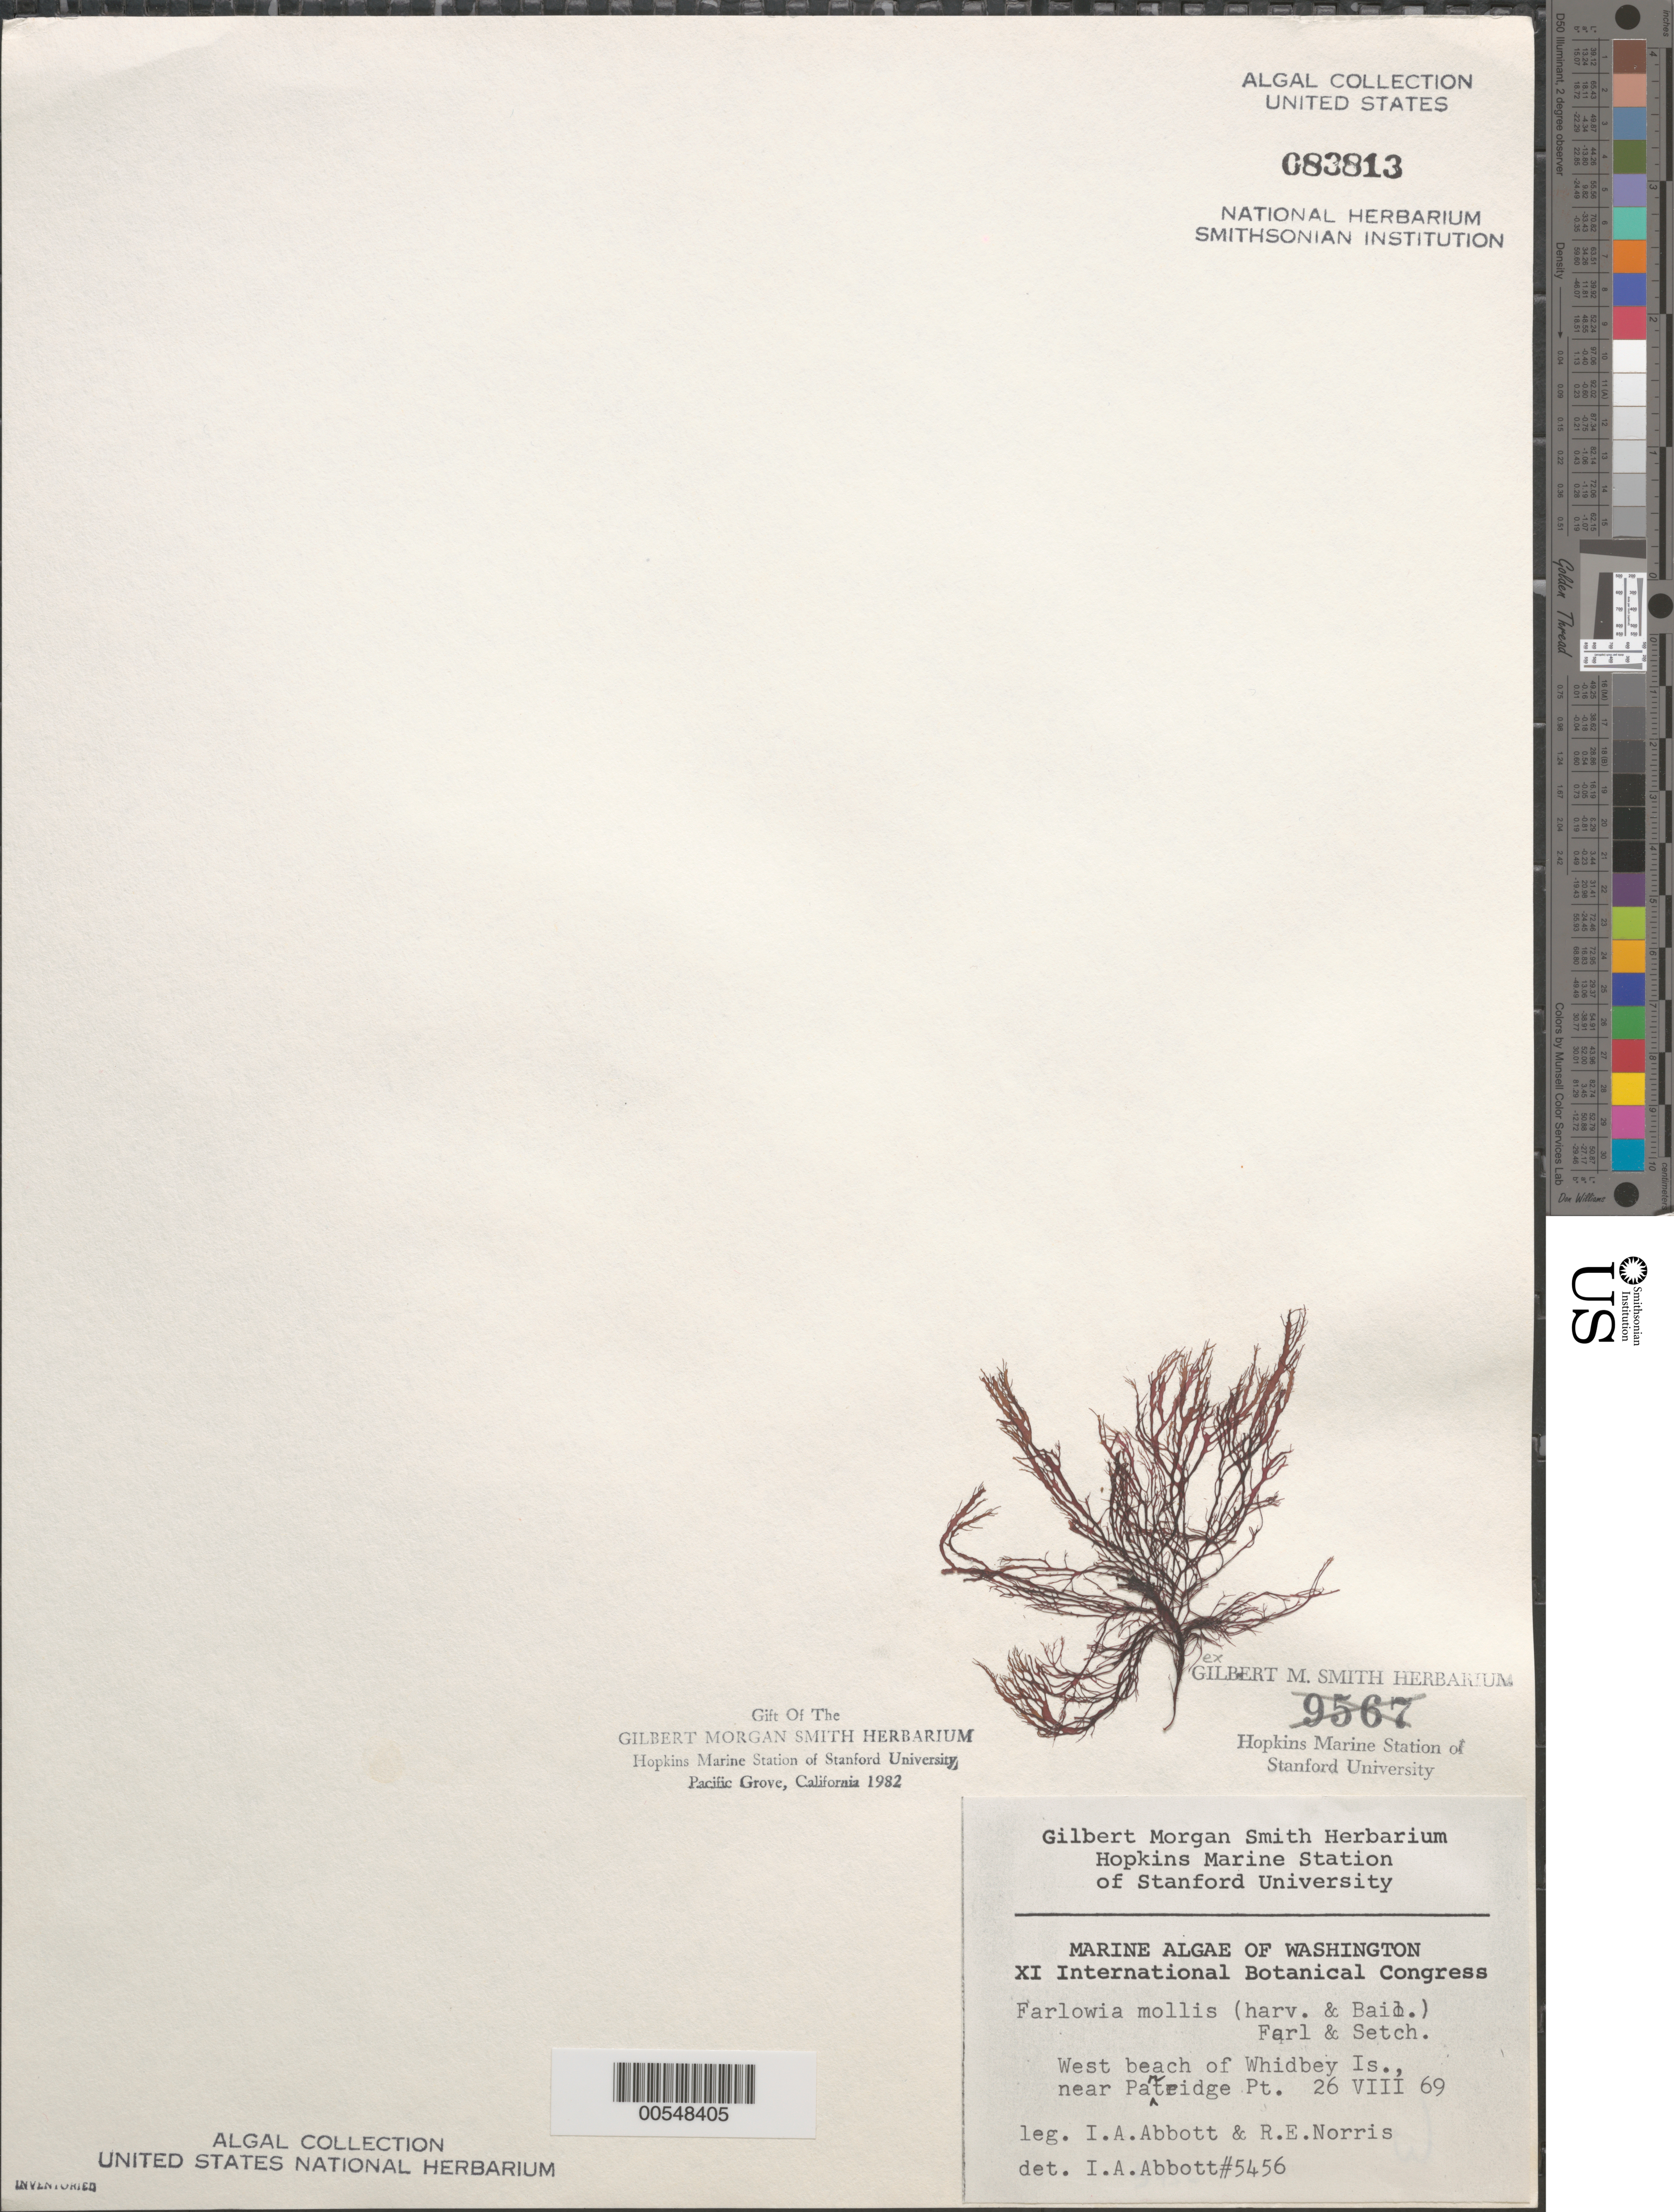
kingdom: Plantae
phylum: Rhodophyta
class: Florideophyceae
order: Gigartinales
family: Dumontiaceae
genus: Farlowia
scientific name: Farlowia mollis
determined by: Abbott, Isabella A.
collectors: I. A. Abbott & R. E. Norris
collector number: IAA 5456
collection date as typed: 26 Aug 1969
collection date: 1969-08-26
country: United States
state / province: Washington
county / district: Island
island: Whidbey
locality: West Beach near Partridge Point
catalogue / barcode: US 83813